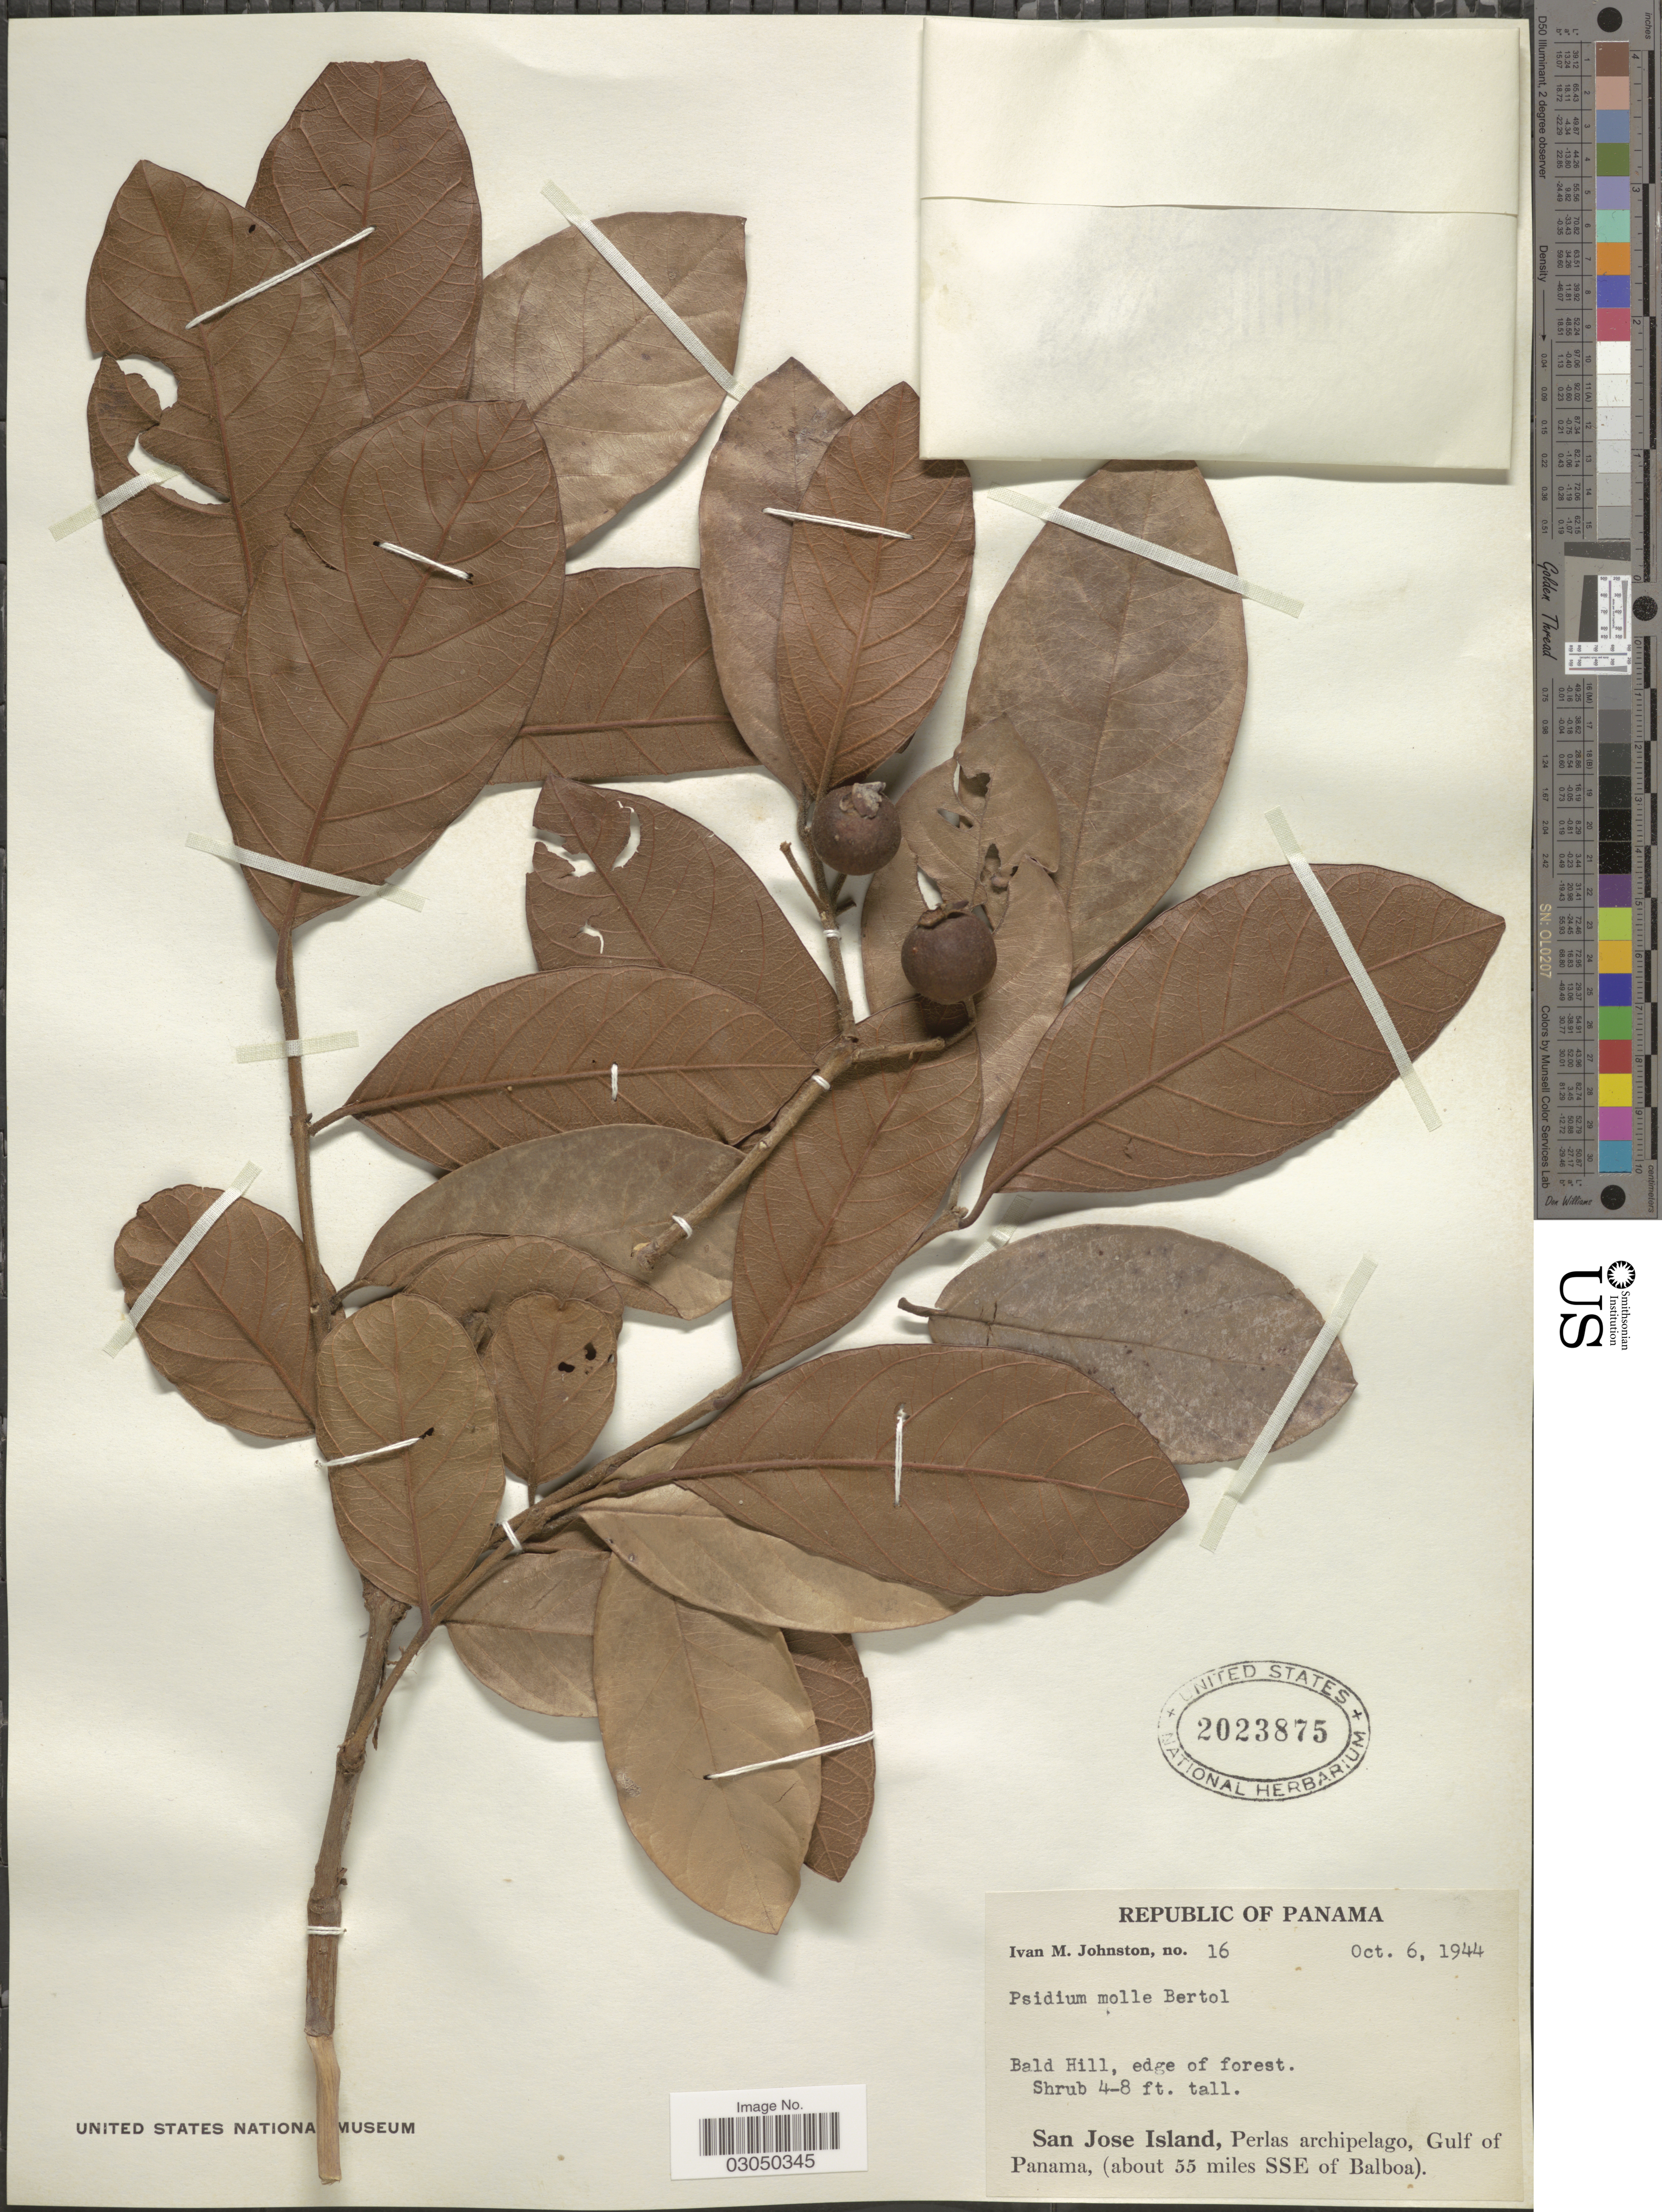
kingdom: Plantae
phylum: Tracheophyta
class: Magnoliopsida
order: Myrtales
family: Myrtaceae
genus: Psidium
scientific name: Psidium guineense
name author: Sw.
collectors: I.M. Johnston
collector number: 16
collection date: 1944-10-06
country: Panama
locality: San Jose Island, Perlas archipelago, Gulf of Panama, (about 55 miles SSE of Balboa).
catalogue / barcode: US 2023875